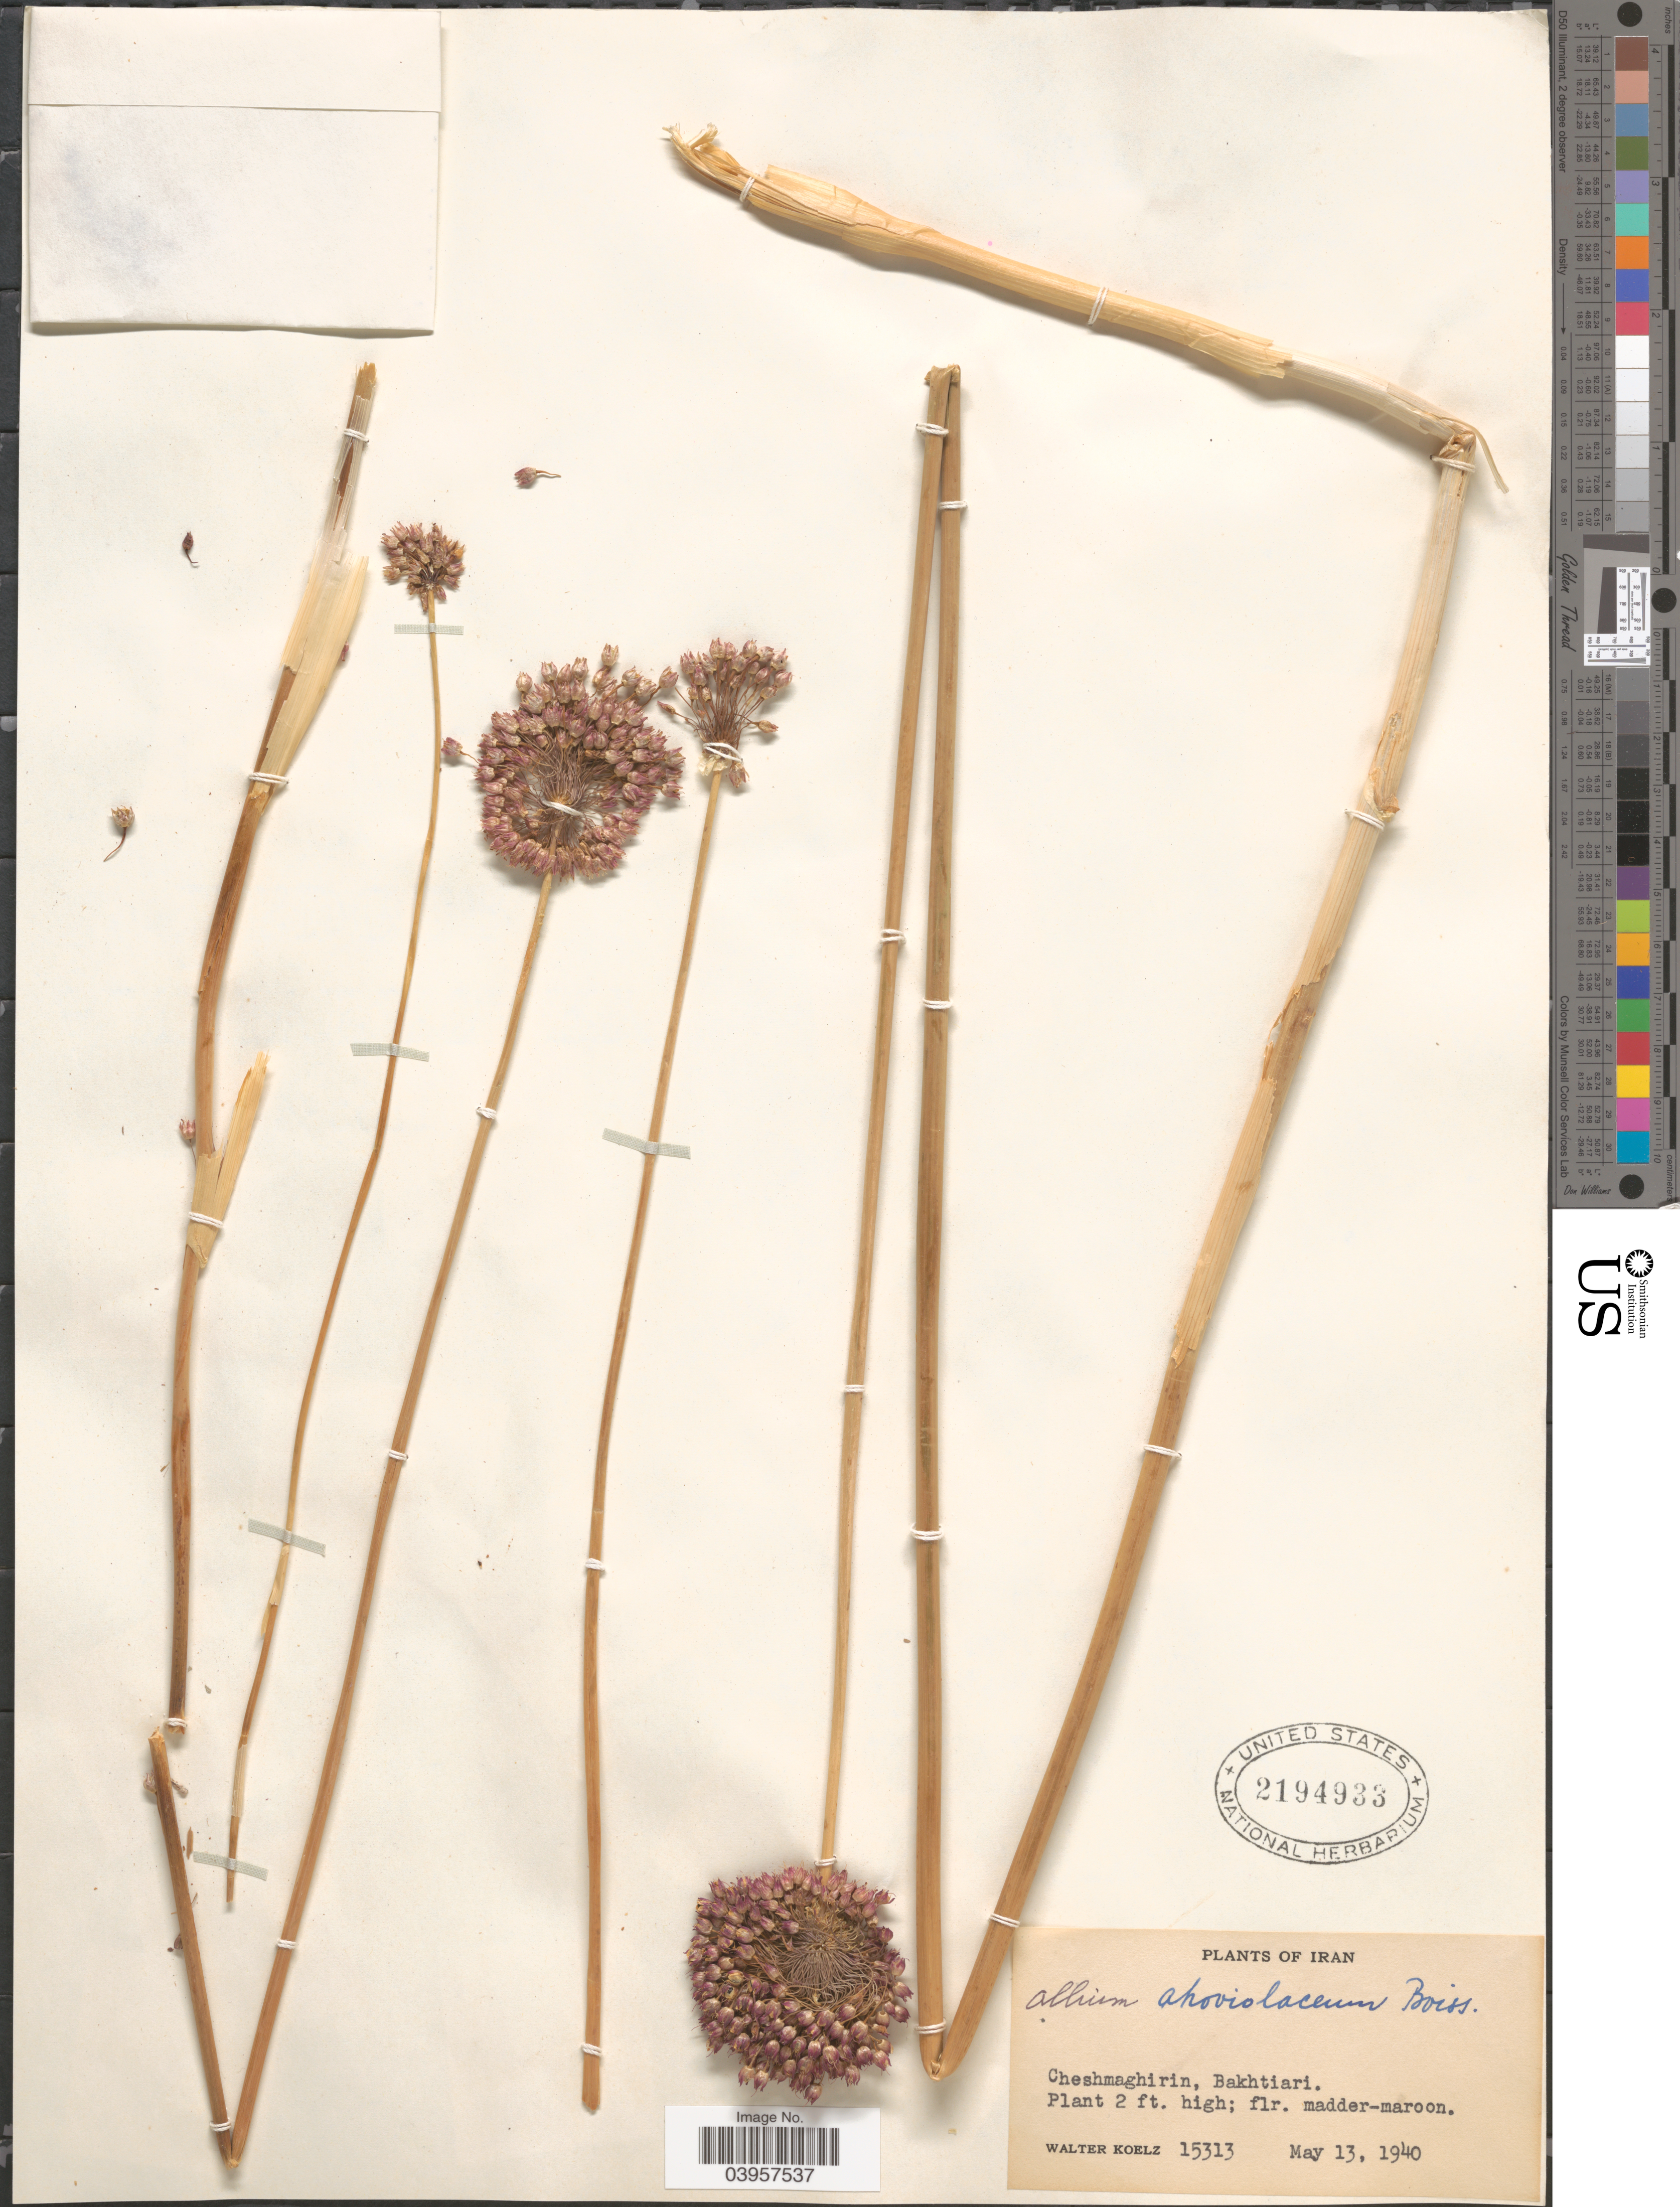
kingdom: Plantae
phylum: Tracheophyta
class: Liliopsida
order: Asparagales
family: Amaryllidaceae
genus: Allium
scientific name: Allium atroviolaceum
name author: Boiss.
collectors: W. N. Koelz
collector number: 15313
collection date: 1940-05-13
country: Iran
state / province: Chahar Mahaal and Bakhtiari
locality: Cheshmaghirin, Bakhtiari.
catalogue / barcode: US 2194933